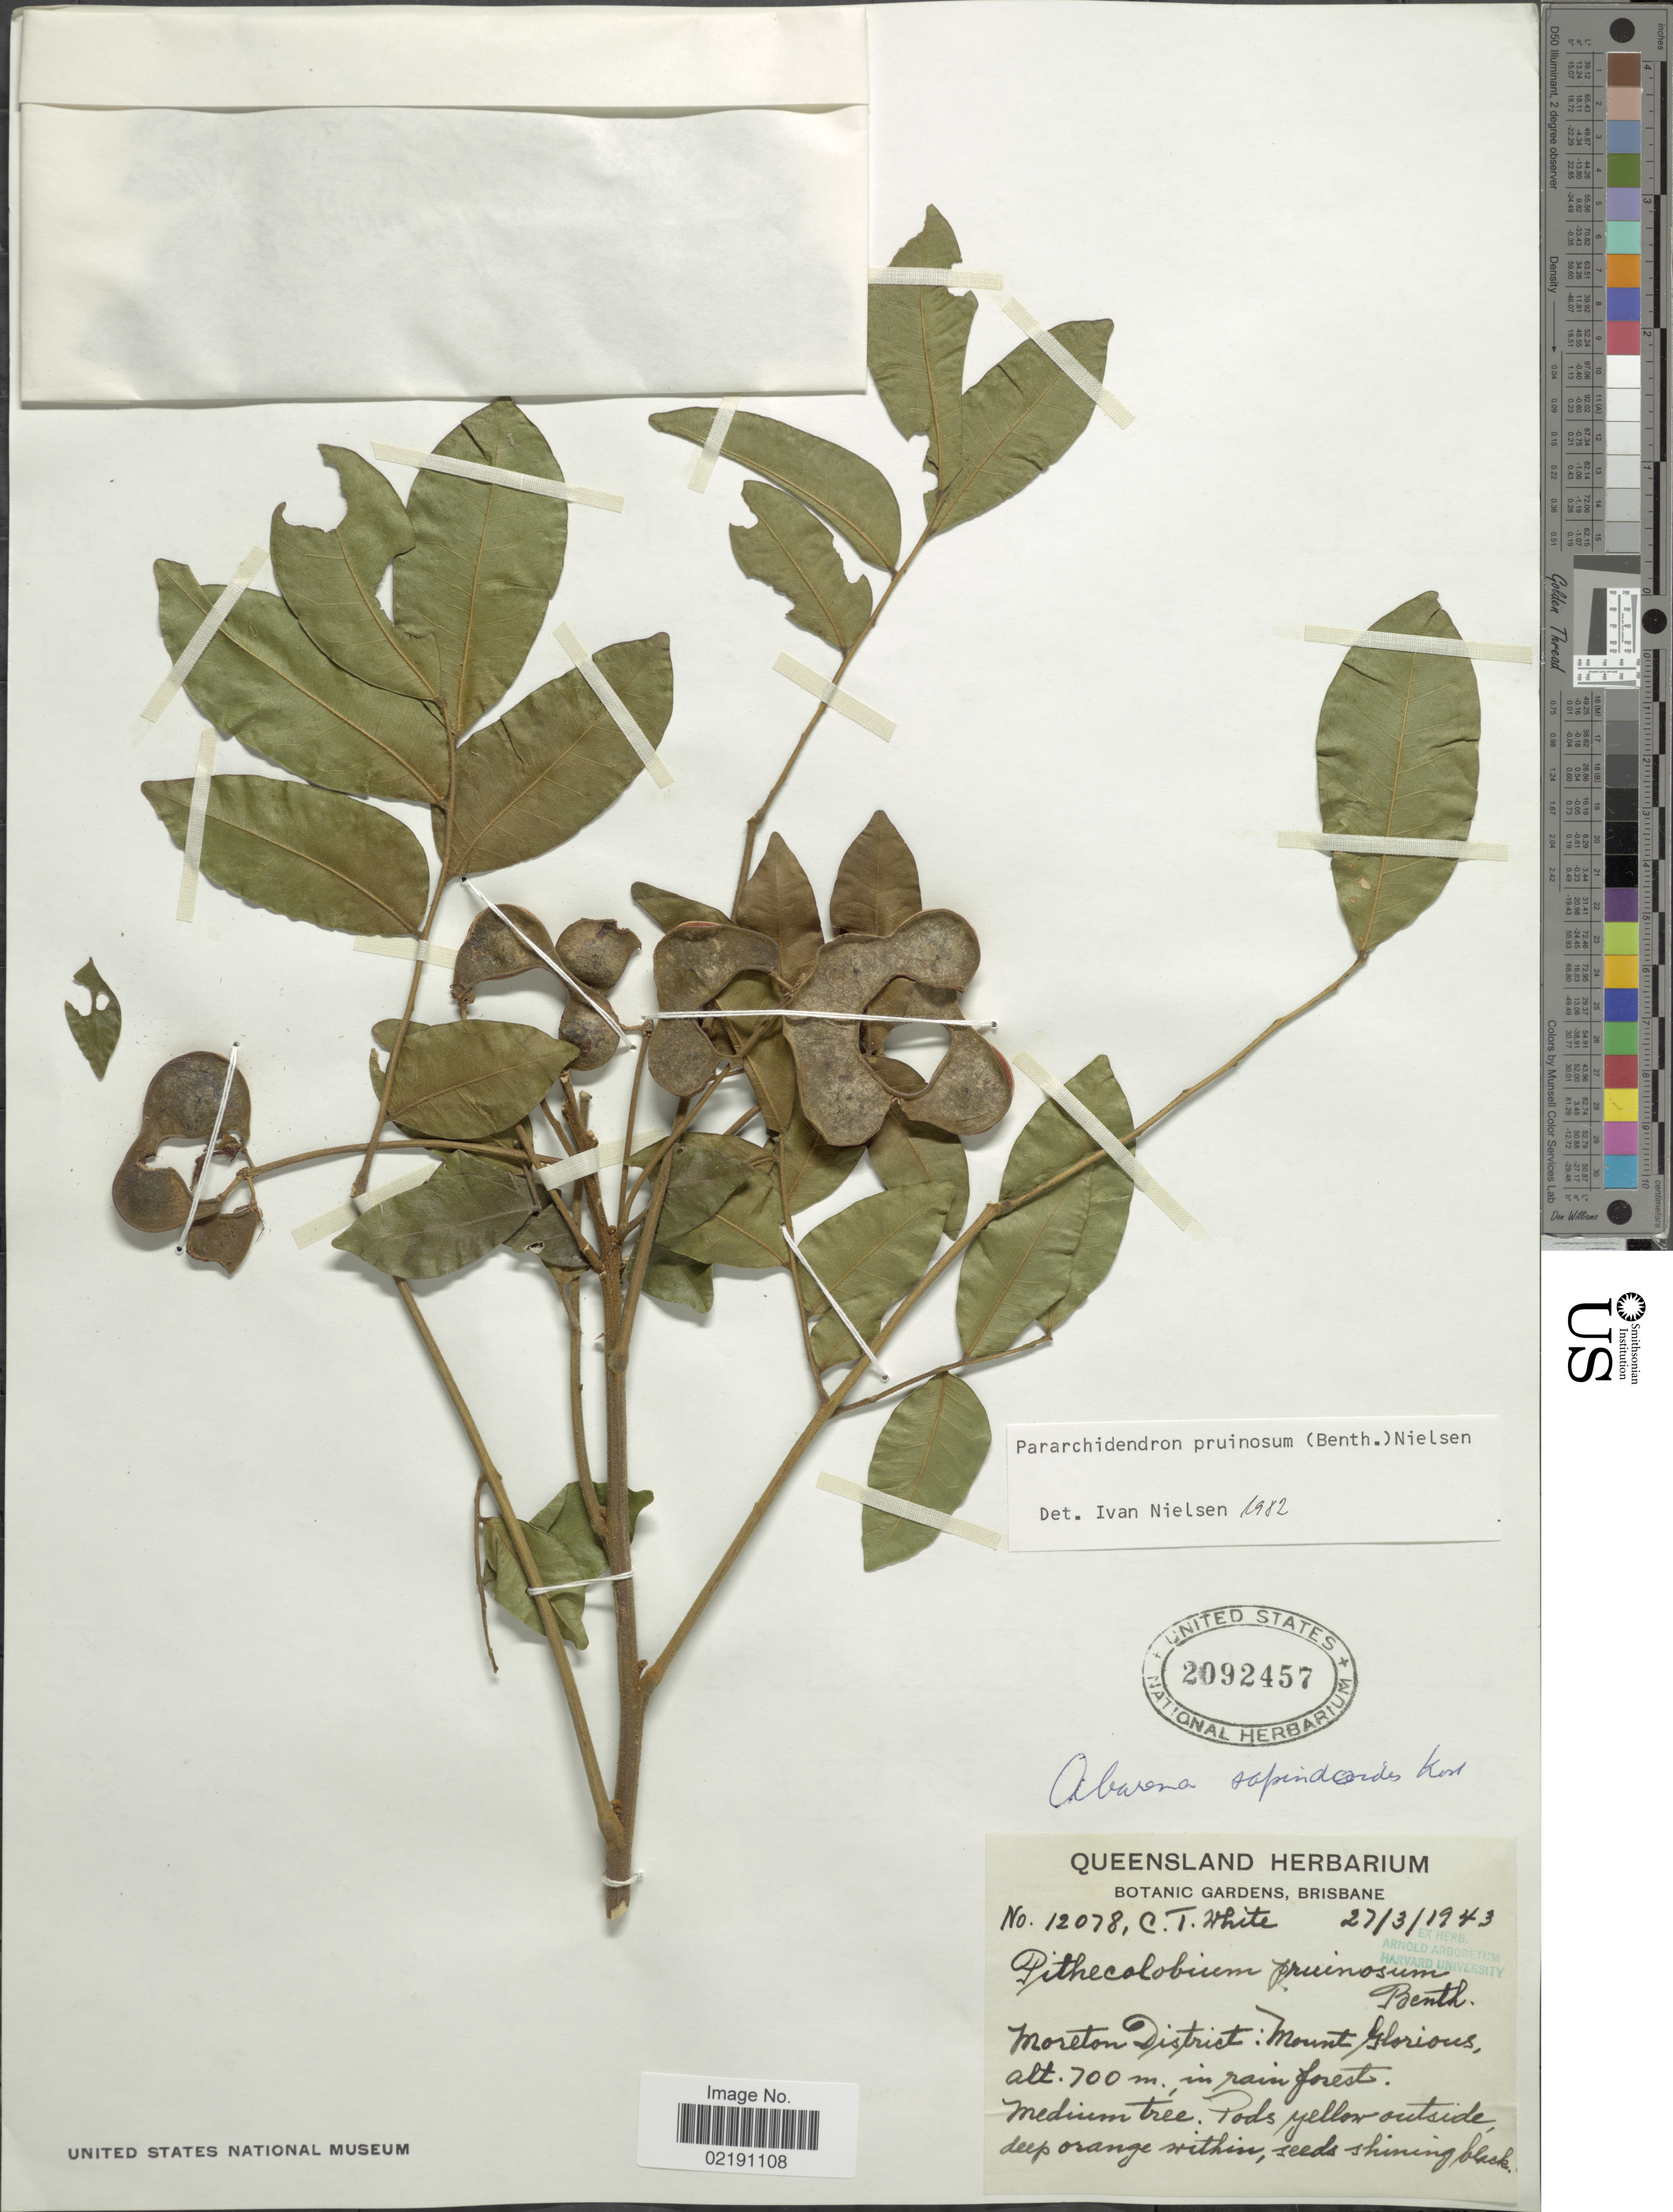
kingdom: Plantae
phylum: Tracheophyta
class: Magnoliopsida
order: Fabales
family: Fabaceae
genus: Pararchidendron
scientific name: Pararchidendron pruinosum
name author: (Benth.) I.C. Nielsen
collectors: C. T. White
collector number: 12078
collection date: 1943-03-27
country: Australia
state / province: Queensland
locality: Moreton District: Mount Glorious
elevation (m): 700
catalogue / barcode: US 2092457